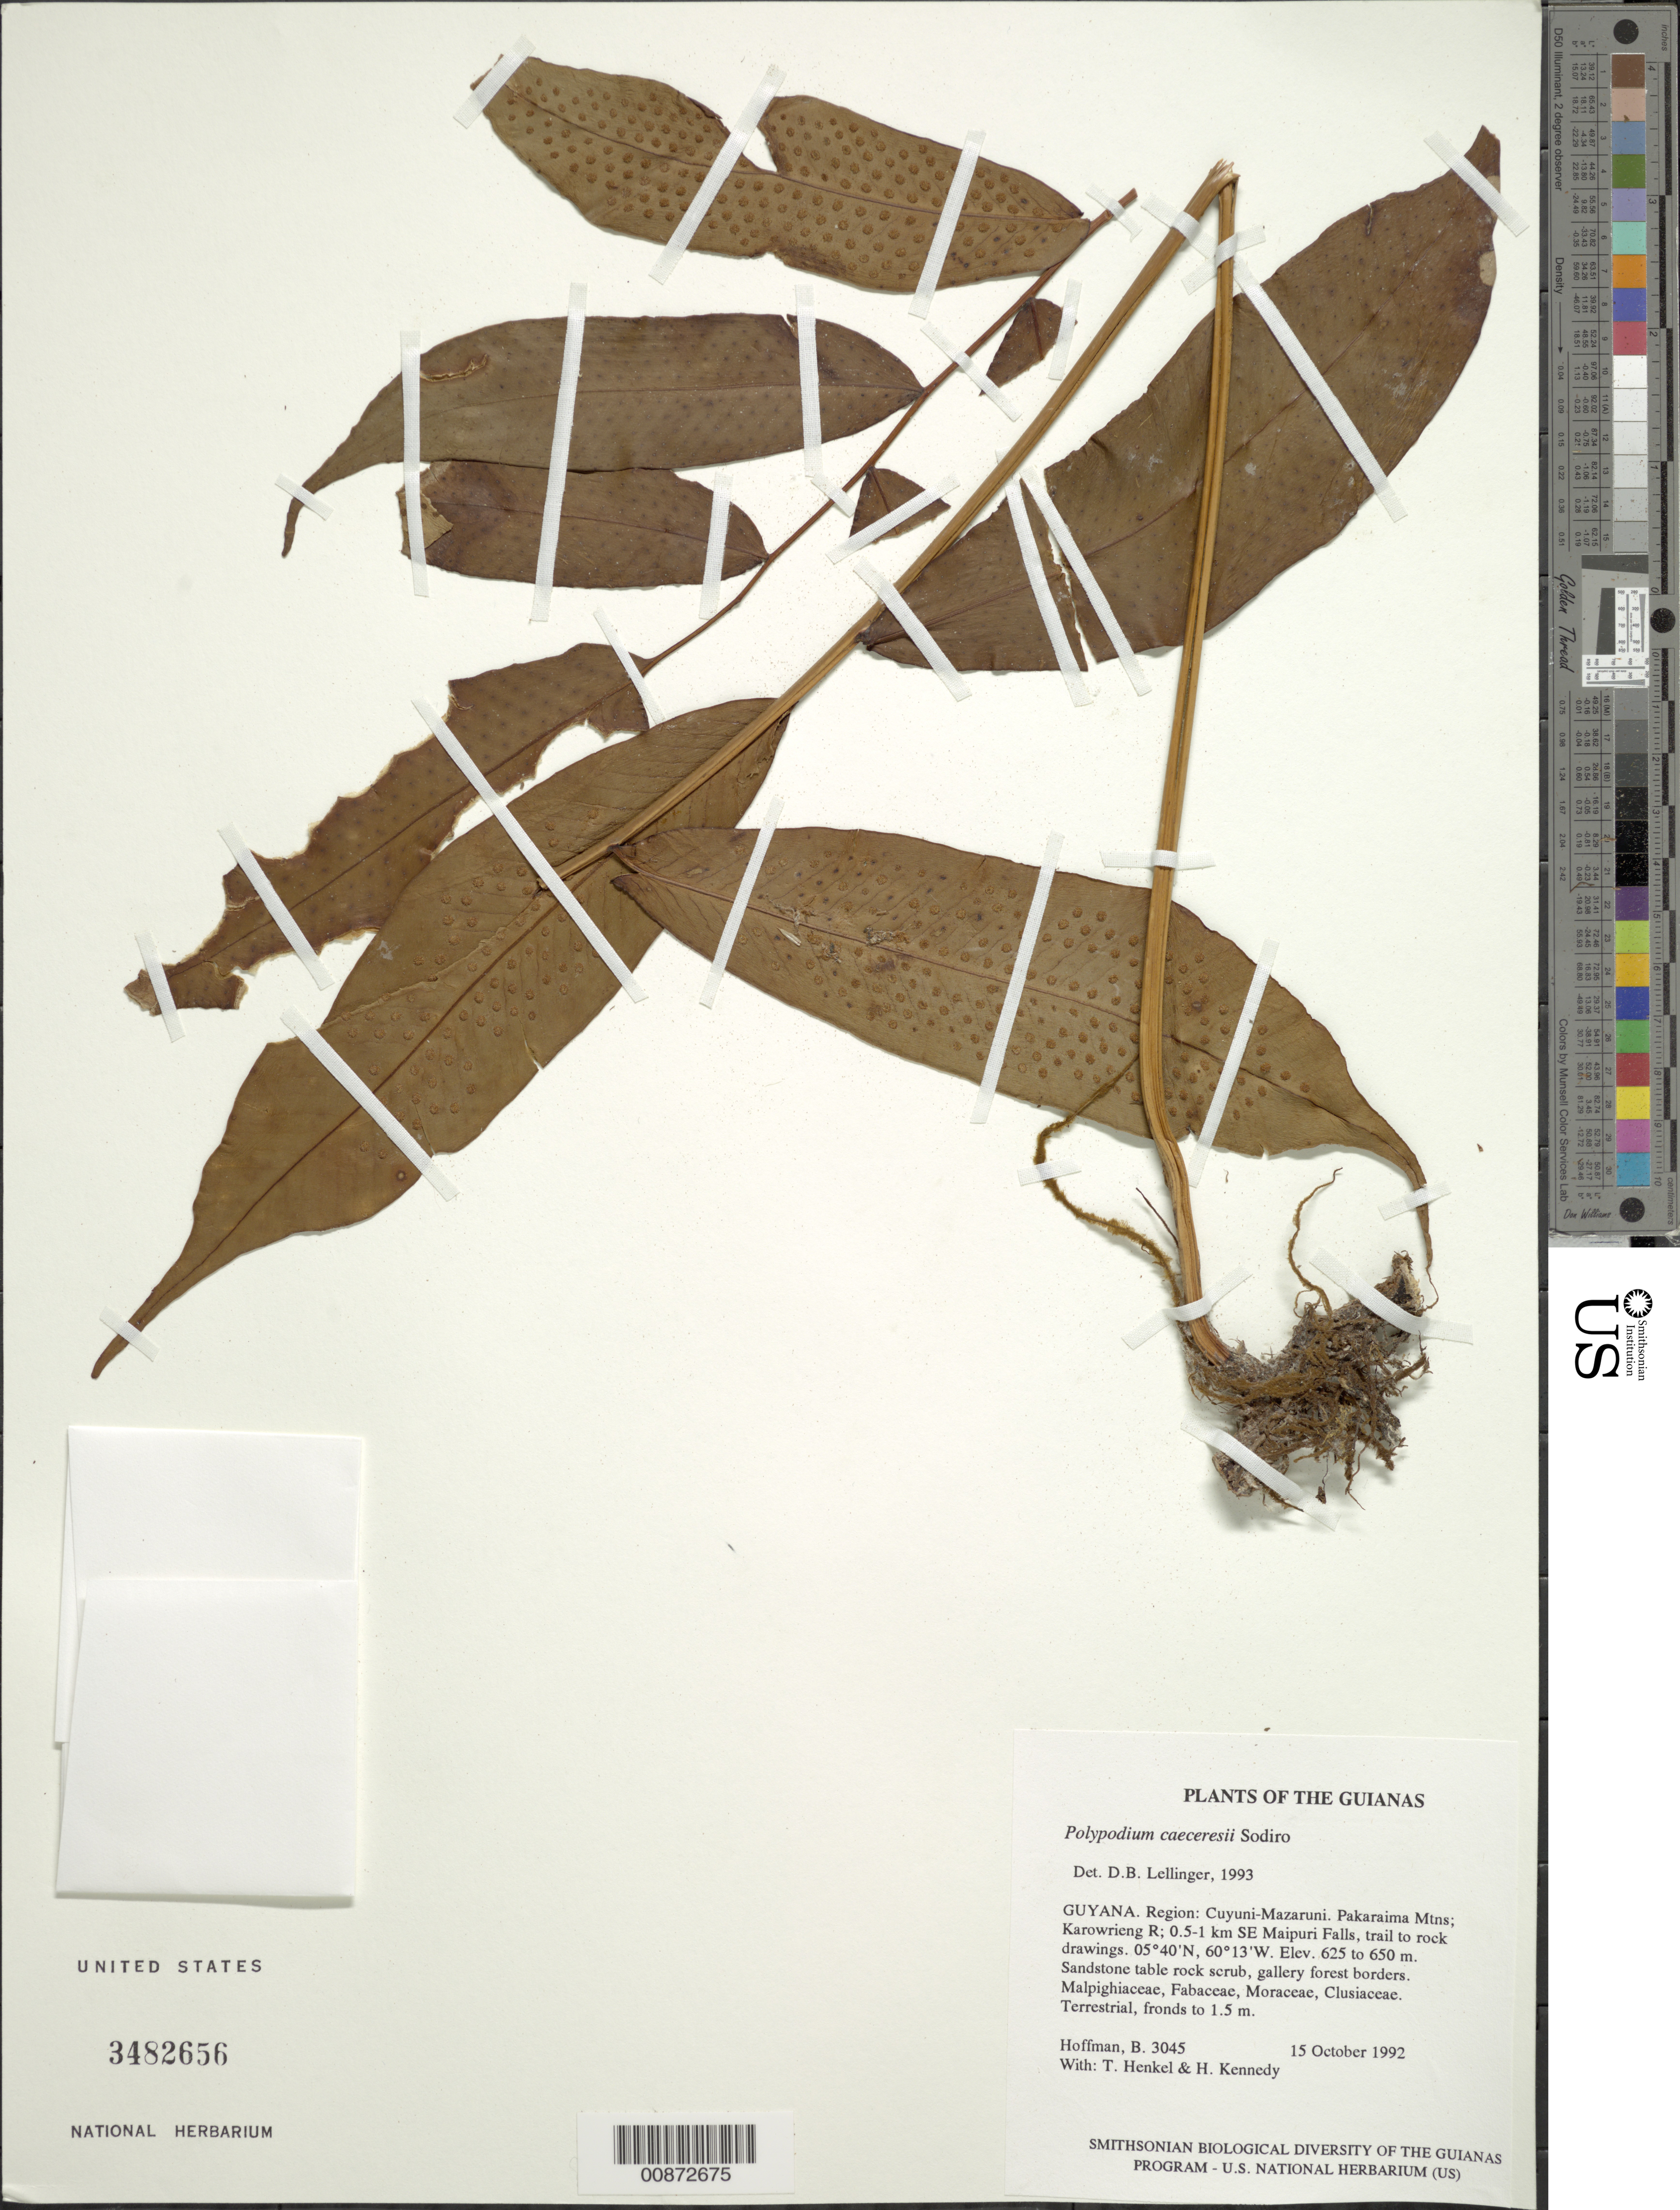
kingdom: Plantae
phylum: Tracheophyta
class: Polypodiopsida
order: Polypodiales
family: Polypodiaceae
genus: Serpocaulon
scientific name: Serpocaulon caceresii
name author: A.R. Sm.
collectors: B. Hoffman, T. Henkel & H. Kennedy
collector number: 3045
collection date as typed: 15 October 1992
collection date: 1992-10-15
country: Guyana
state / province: Cuyuni-Mazaruni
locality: Pakaraima Mountains; Karowrieng River; 0.5-1 km SE of Maipuri Falls, trail to rock drawings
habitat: Sandstone table rock scrub, gallery forest borders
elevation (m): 625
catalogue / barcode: US 3482656